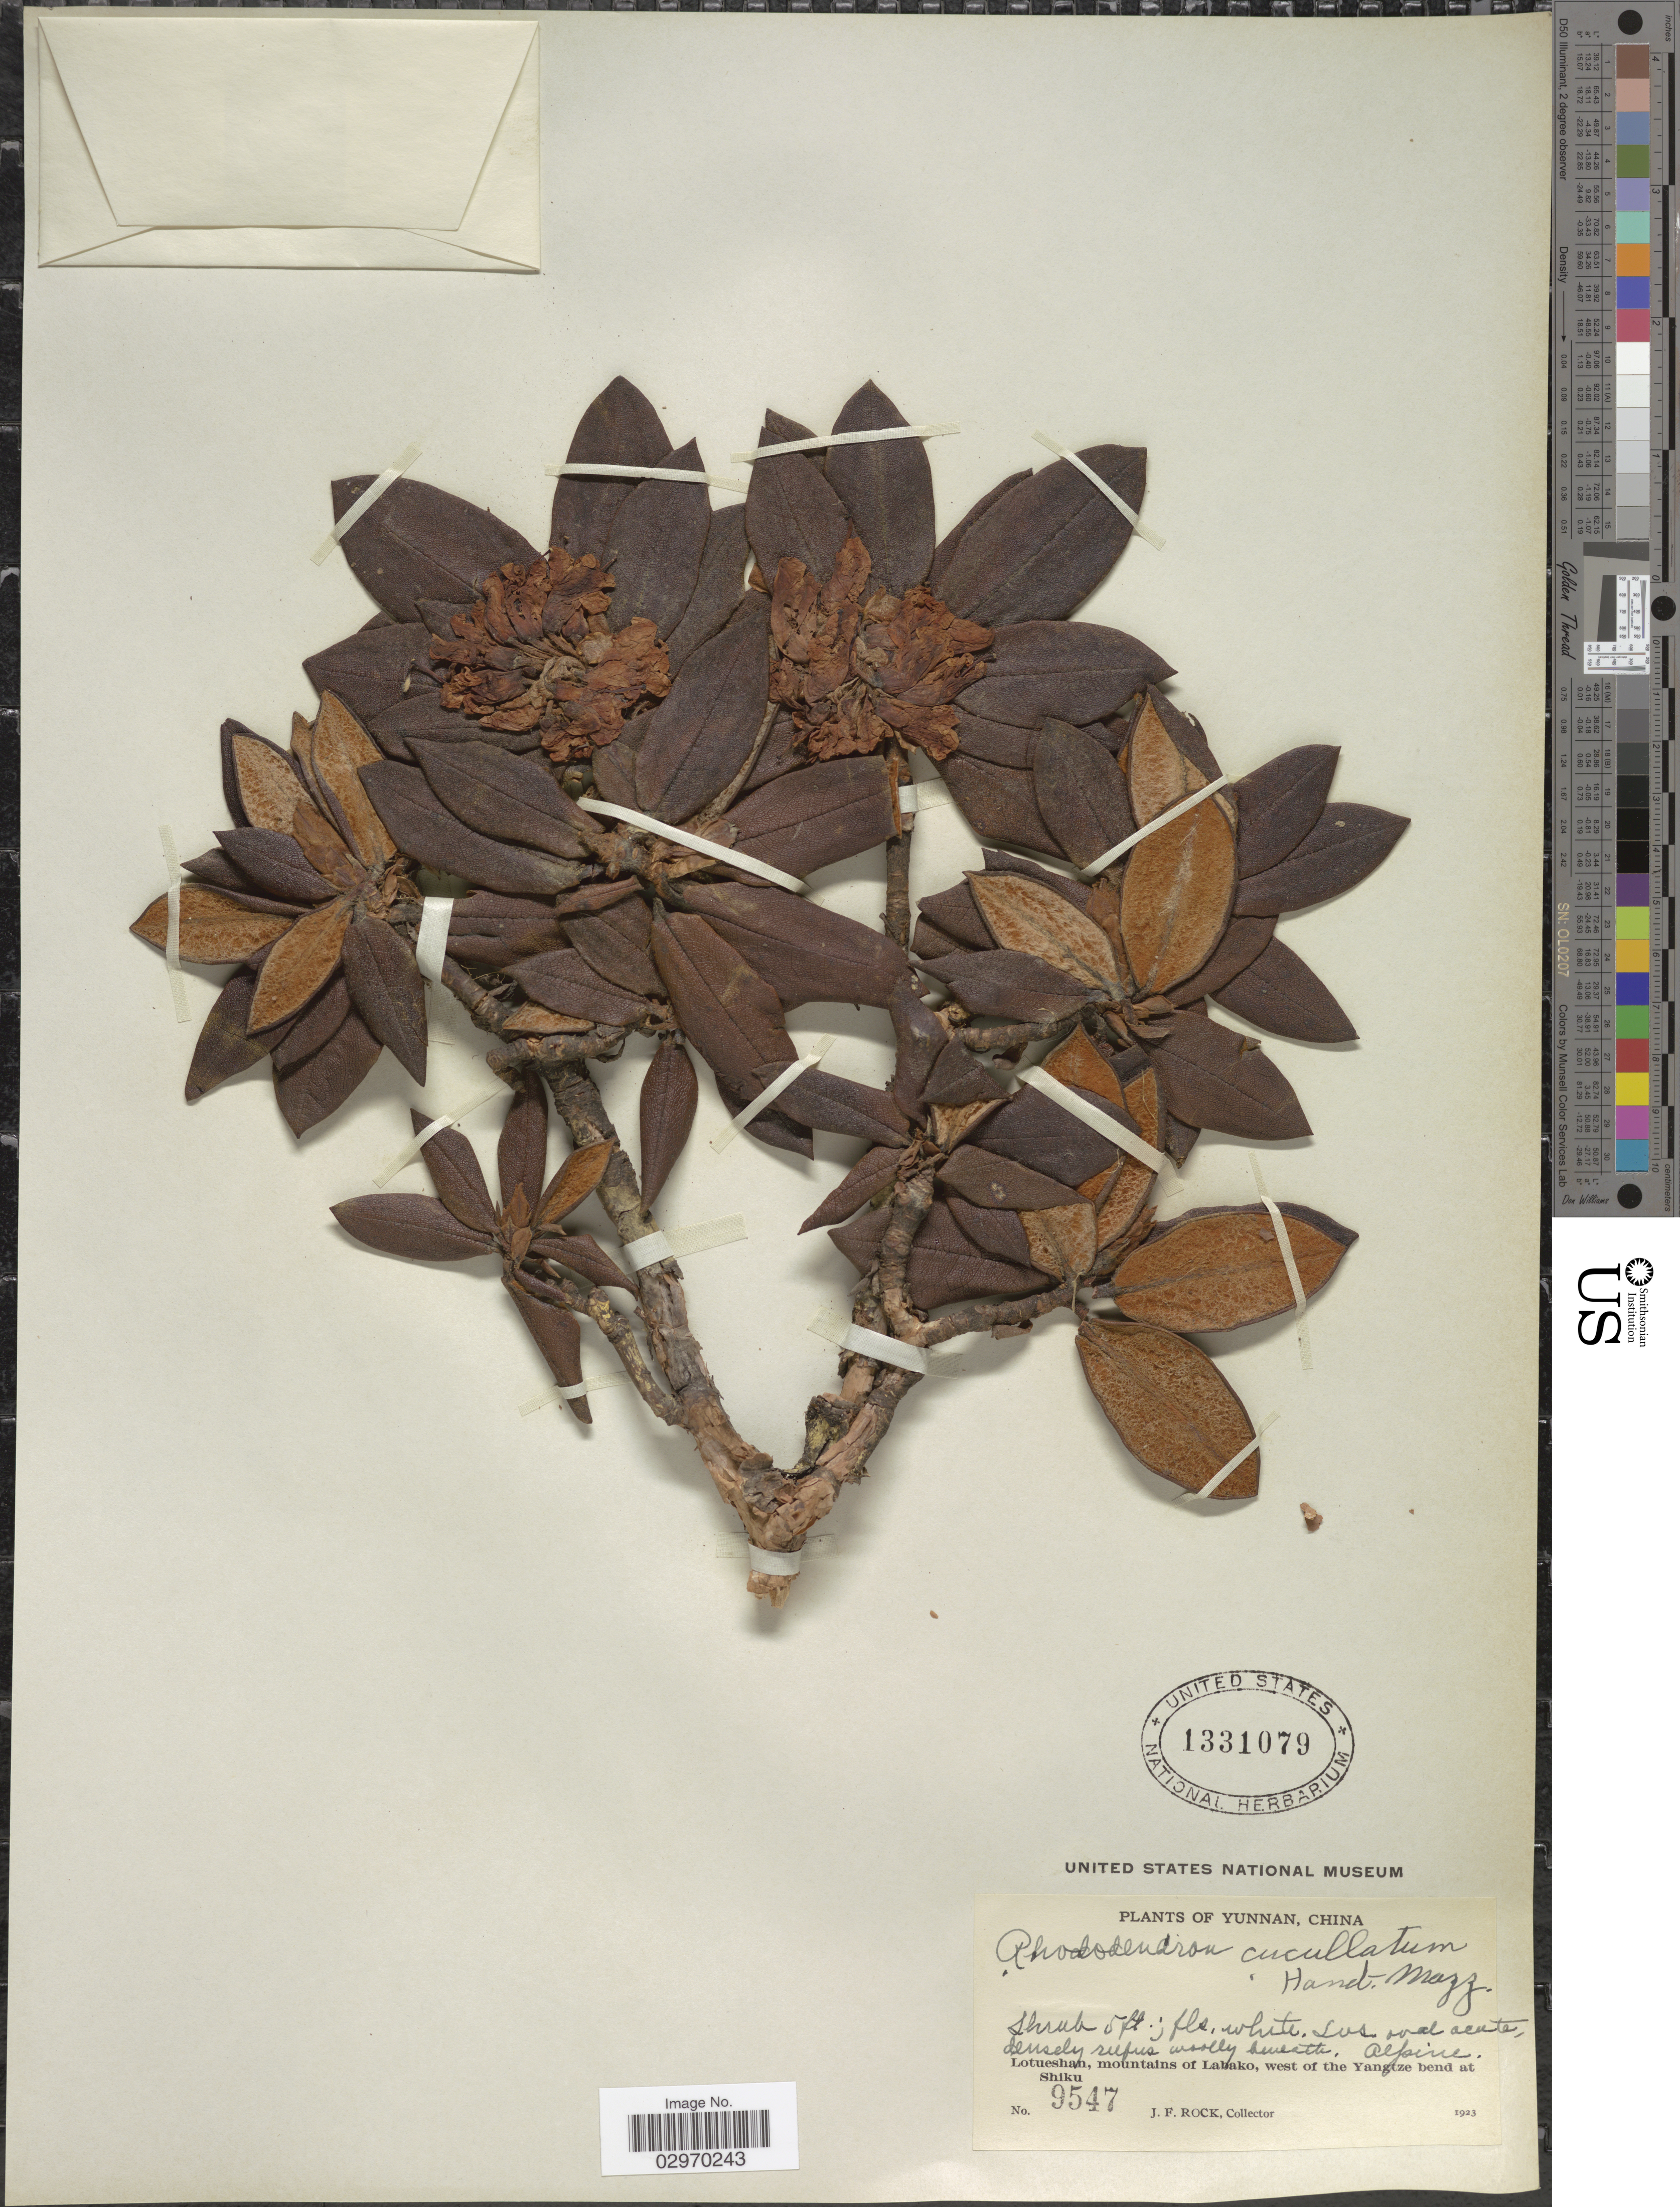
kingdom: Plantae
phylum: Tracheophyta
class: Magnoliopsida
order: Ericales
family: Ericaceae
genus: Rhododendron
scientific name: Rhododendron cucullatum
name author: Hand.-Mazz.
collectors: J. Rock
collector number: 9547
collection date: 1923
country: China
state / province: Yunnan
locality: Alpine. Lotueshan, mountains of Labako, west of the Yangtze bend at Shiku.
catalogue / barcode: US 1331079